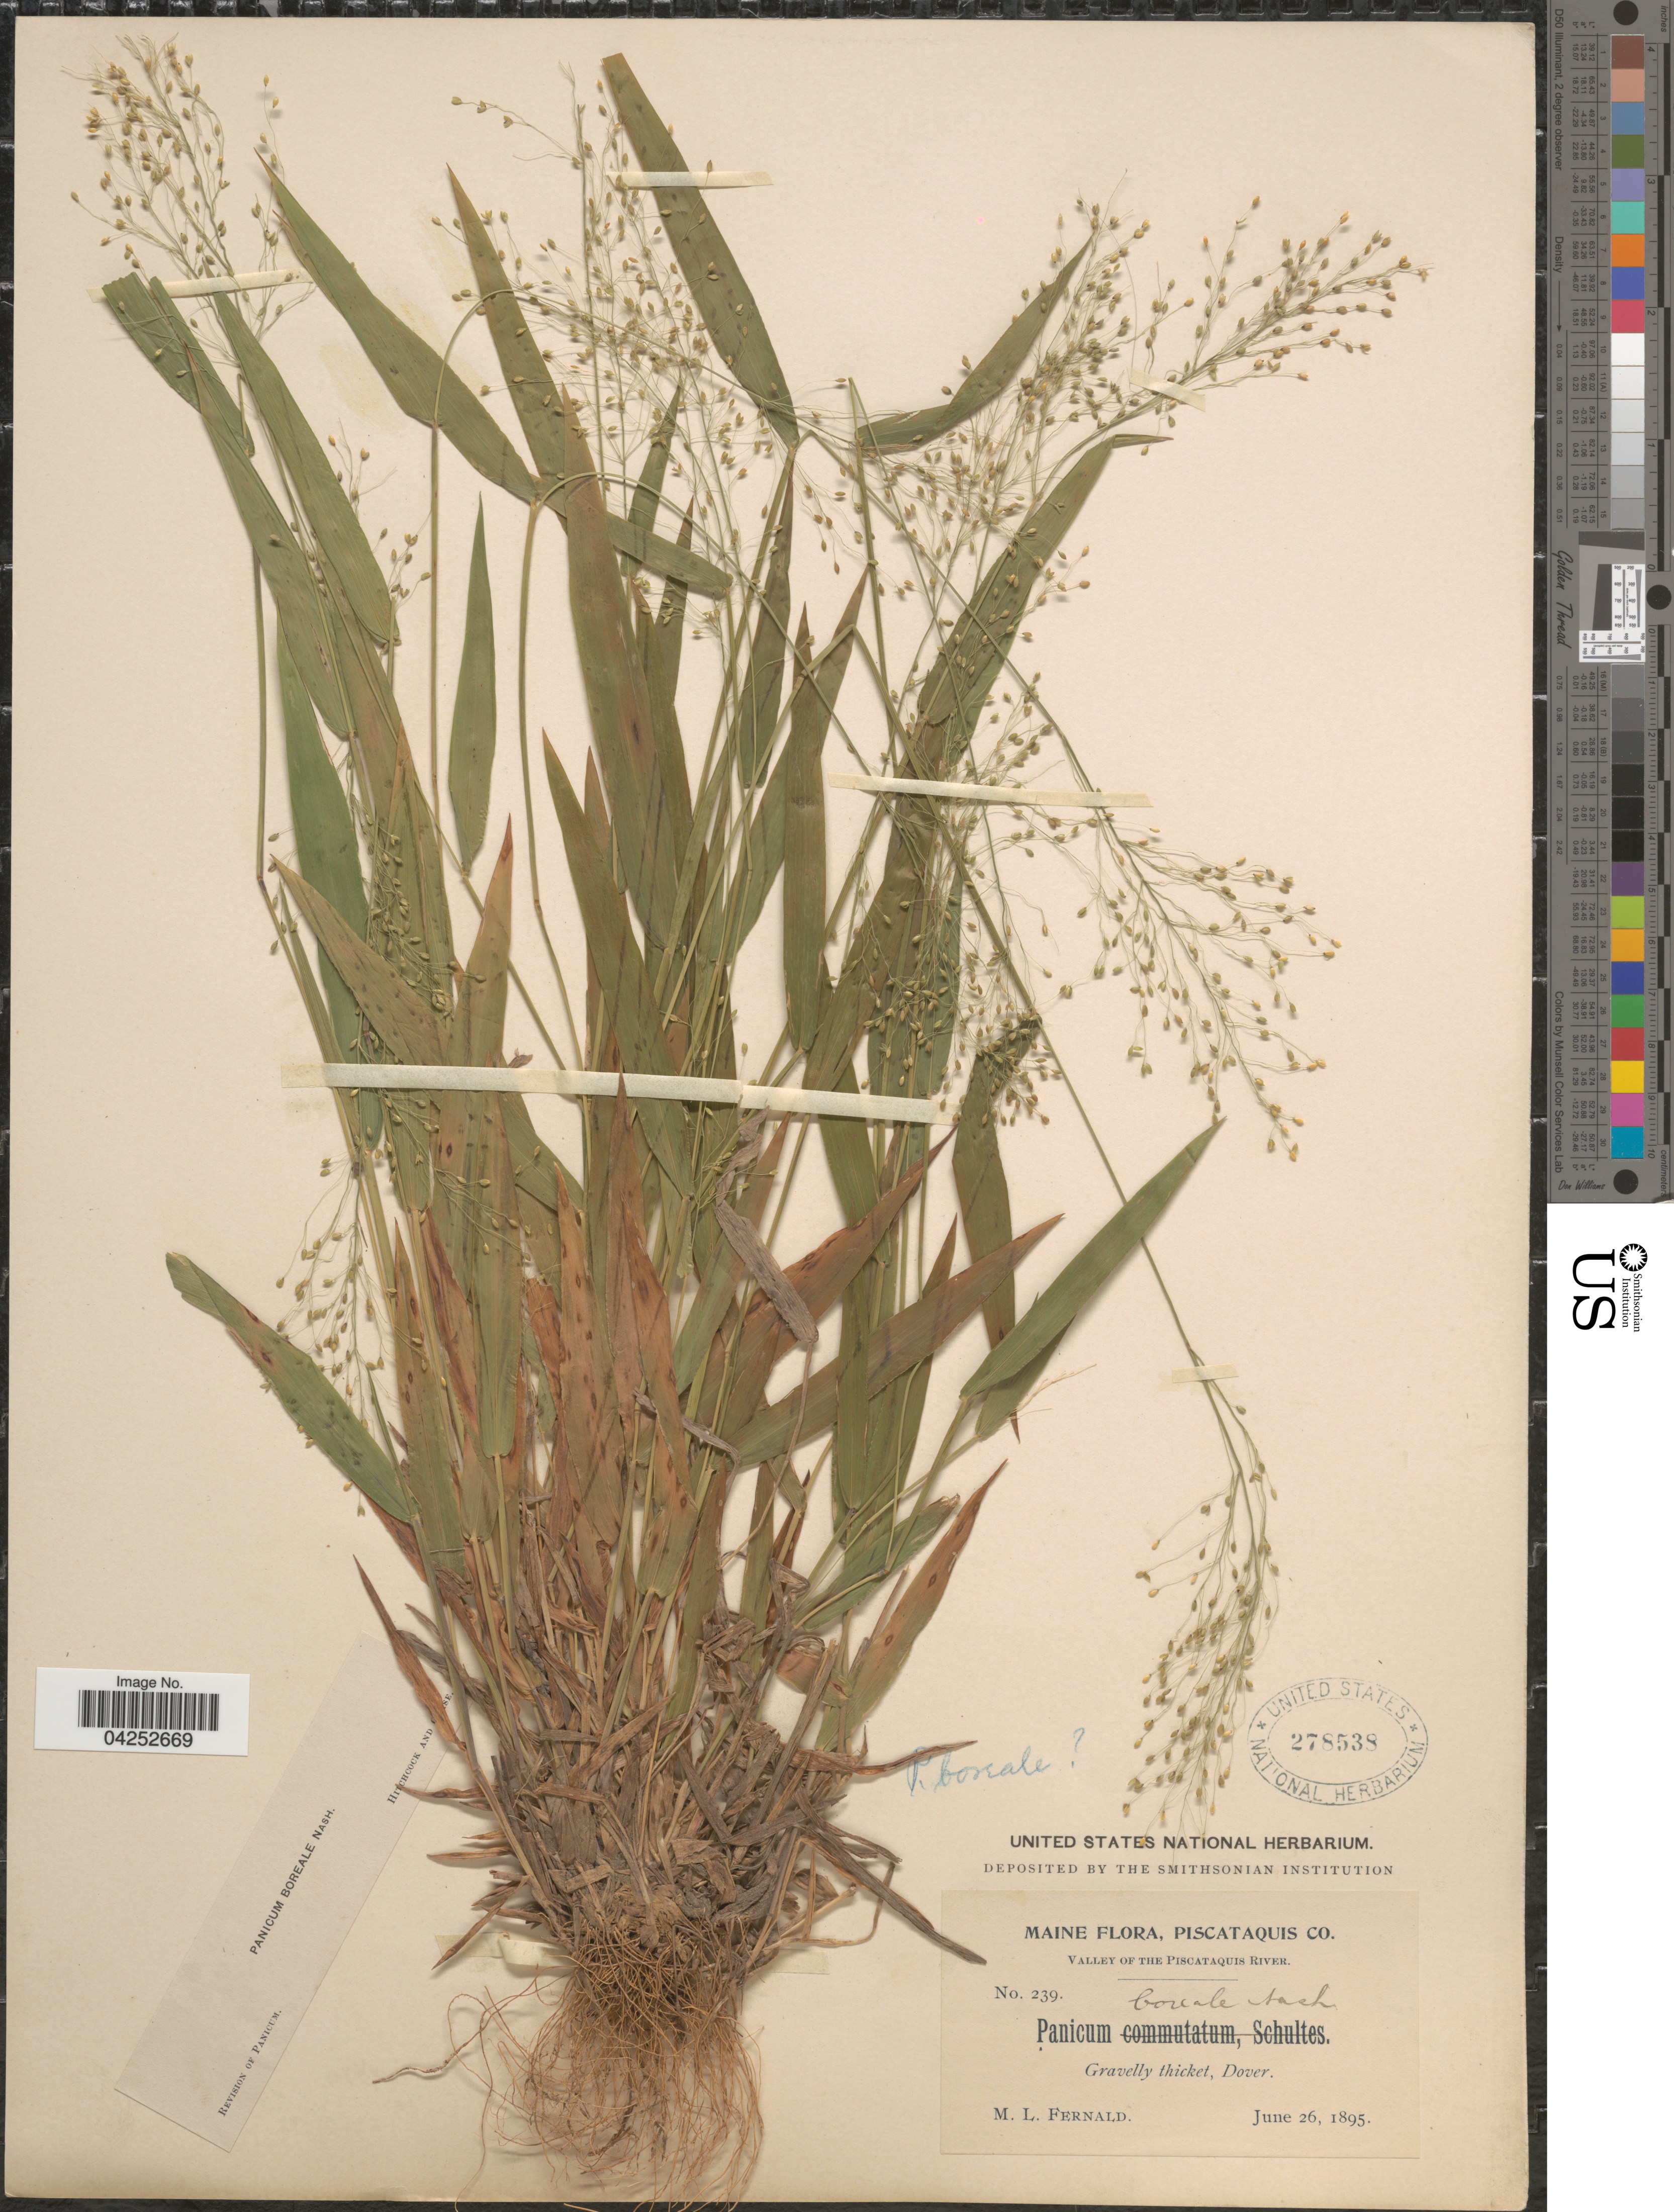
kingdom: Plantae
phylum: Tracheophyta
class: Liliopsida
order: Poales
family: Poaceae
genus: Dichanthelium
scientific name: Dichanthelium boreale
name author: (Nash) Freckmann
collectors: M. L. Fernald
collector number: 239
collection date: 1895-06-26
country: United States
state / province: Maine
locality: Piscataquis Co. Valley of The Piscataquis River. Gravelly thicket, Dover.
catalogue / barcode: US 278538